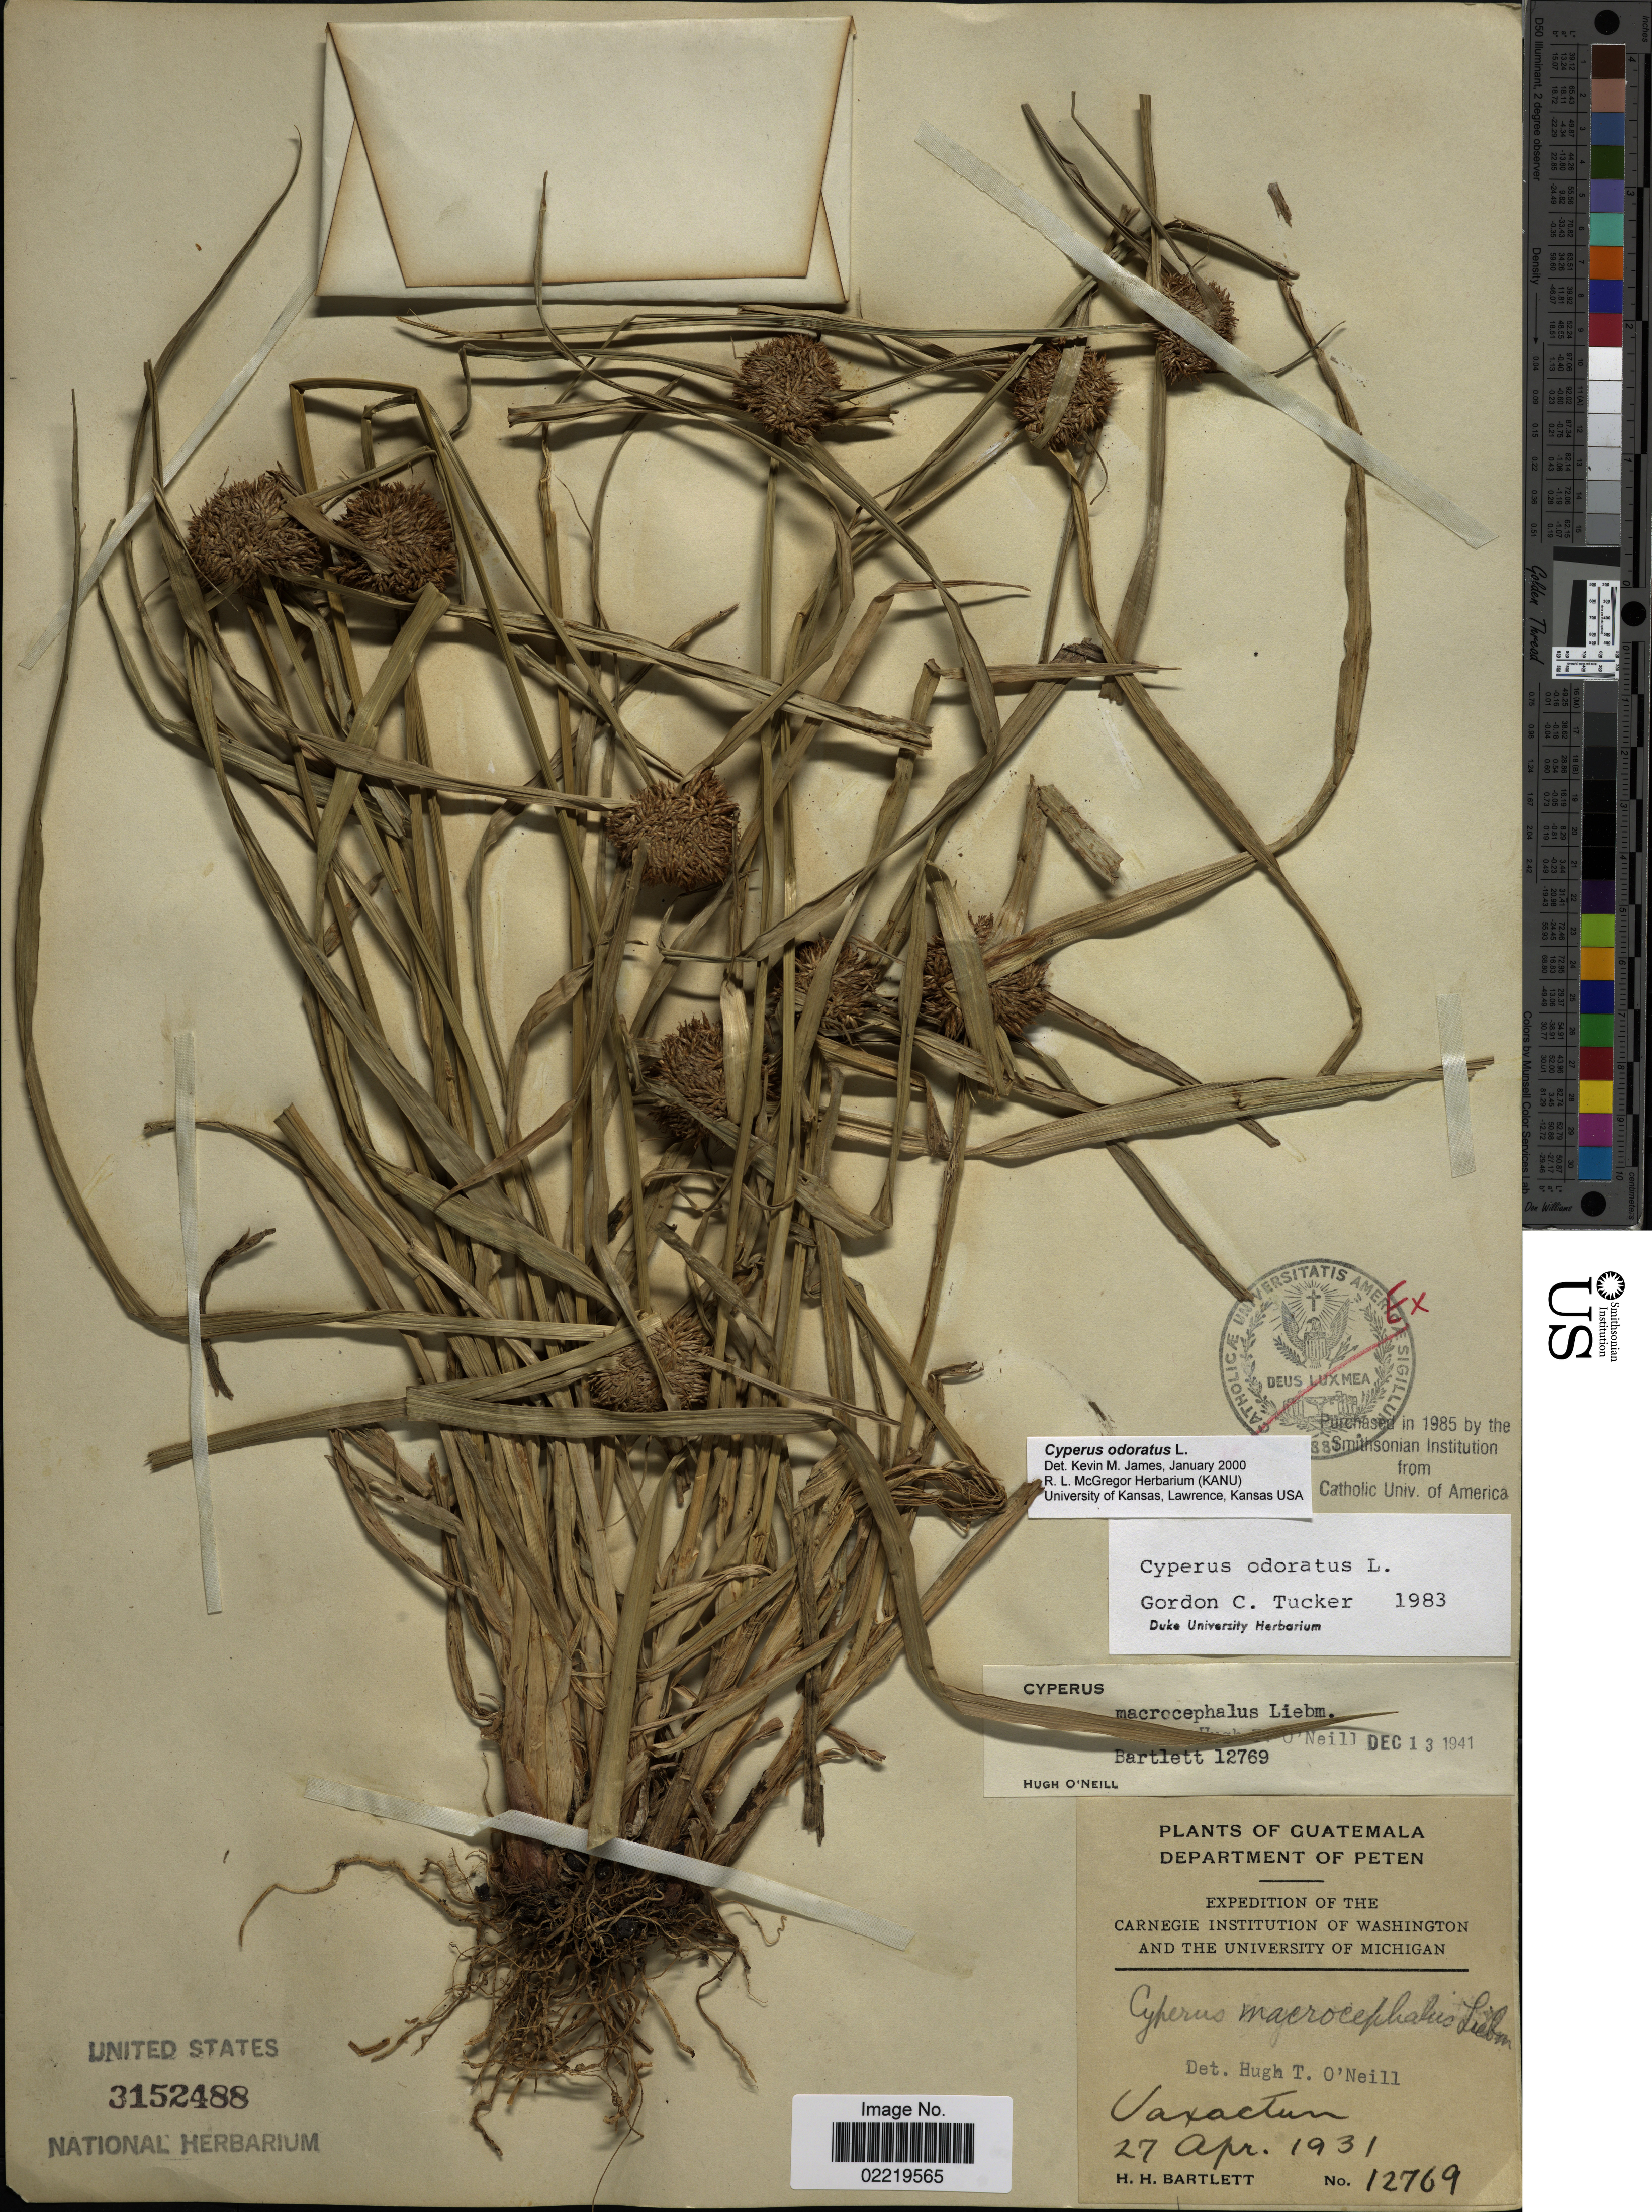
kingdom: Plantae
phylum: Tracheophyta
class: Liliopsida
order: Poales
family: Cyperaceae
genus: Cyperus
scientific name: Cyperus odoratus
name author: L.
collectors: H. H. Bartlett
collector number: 12769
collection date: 1931-04-27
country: Guatemala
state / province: El Petén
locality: Peten, Uaxactun.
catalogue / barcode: US 3152488